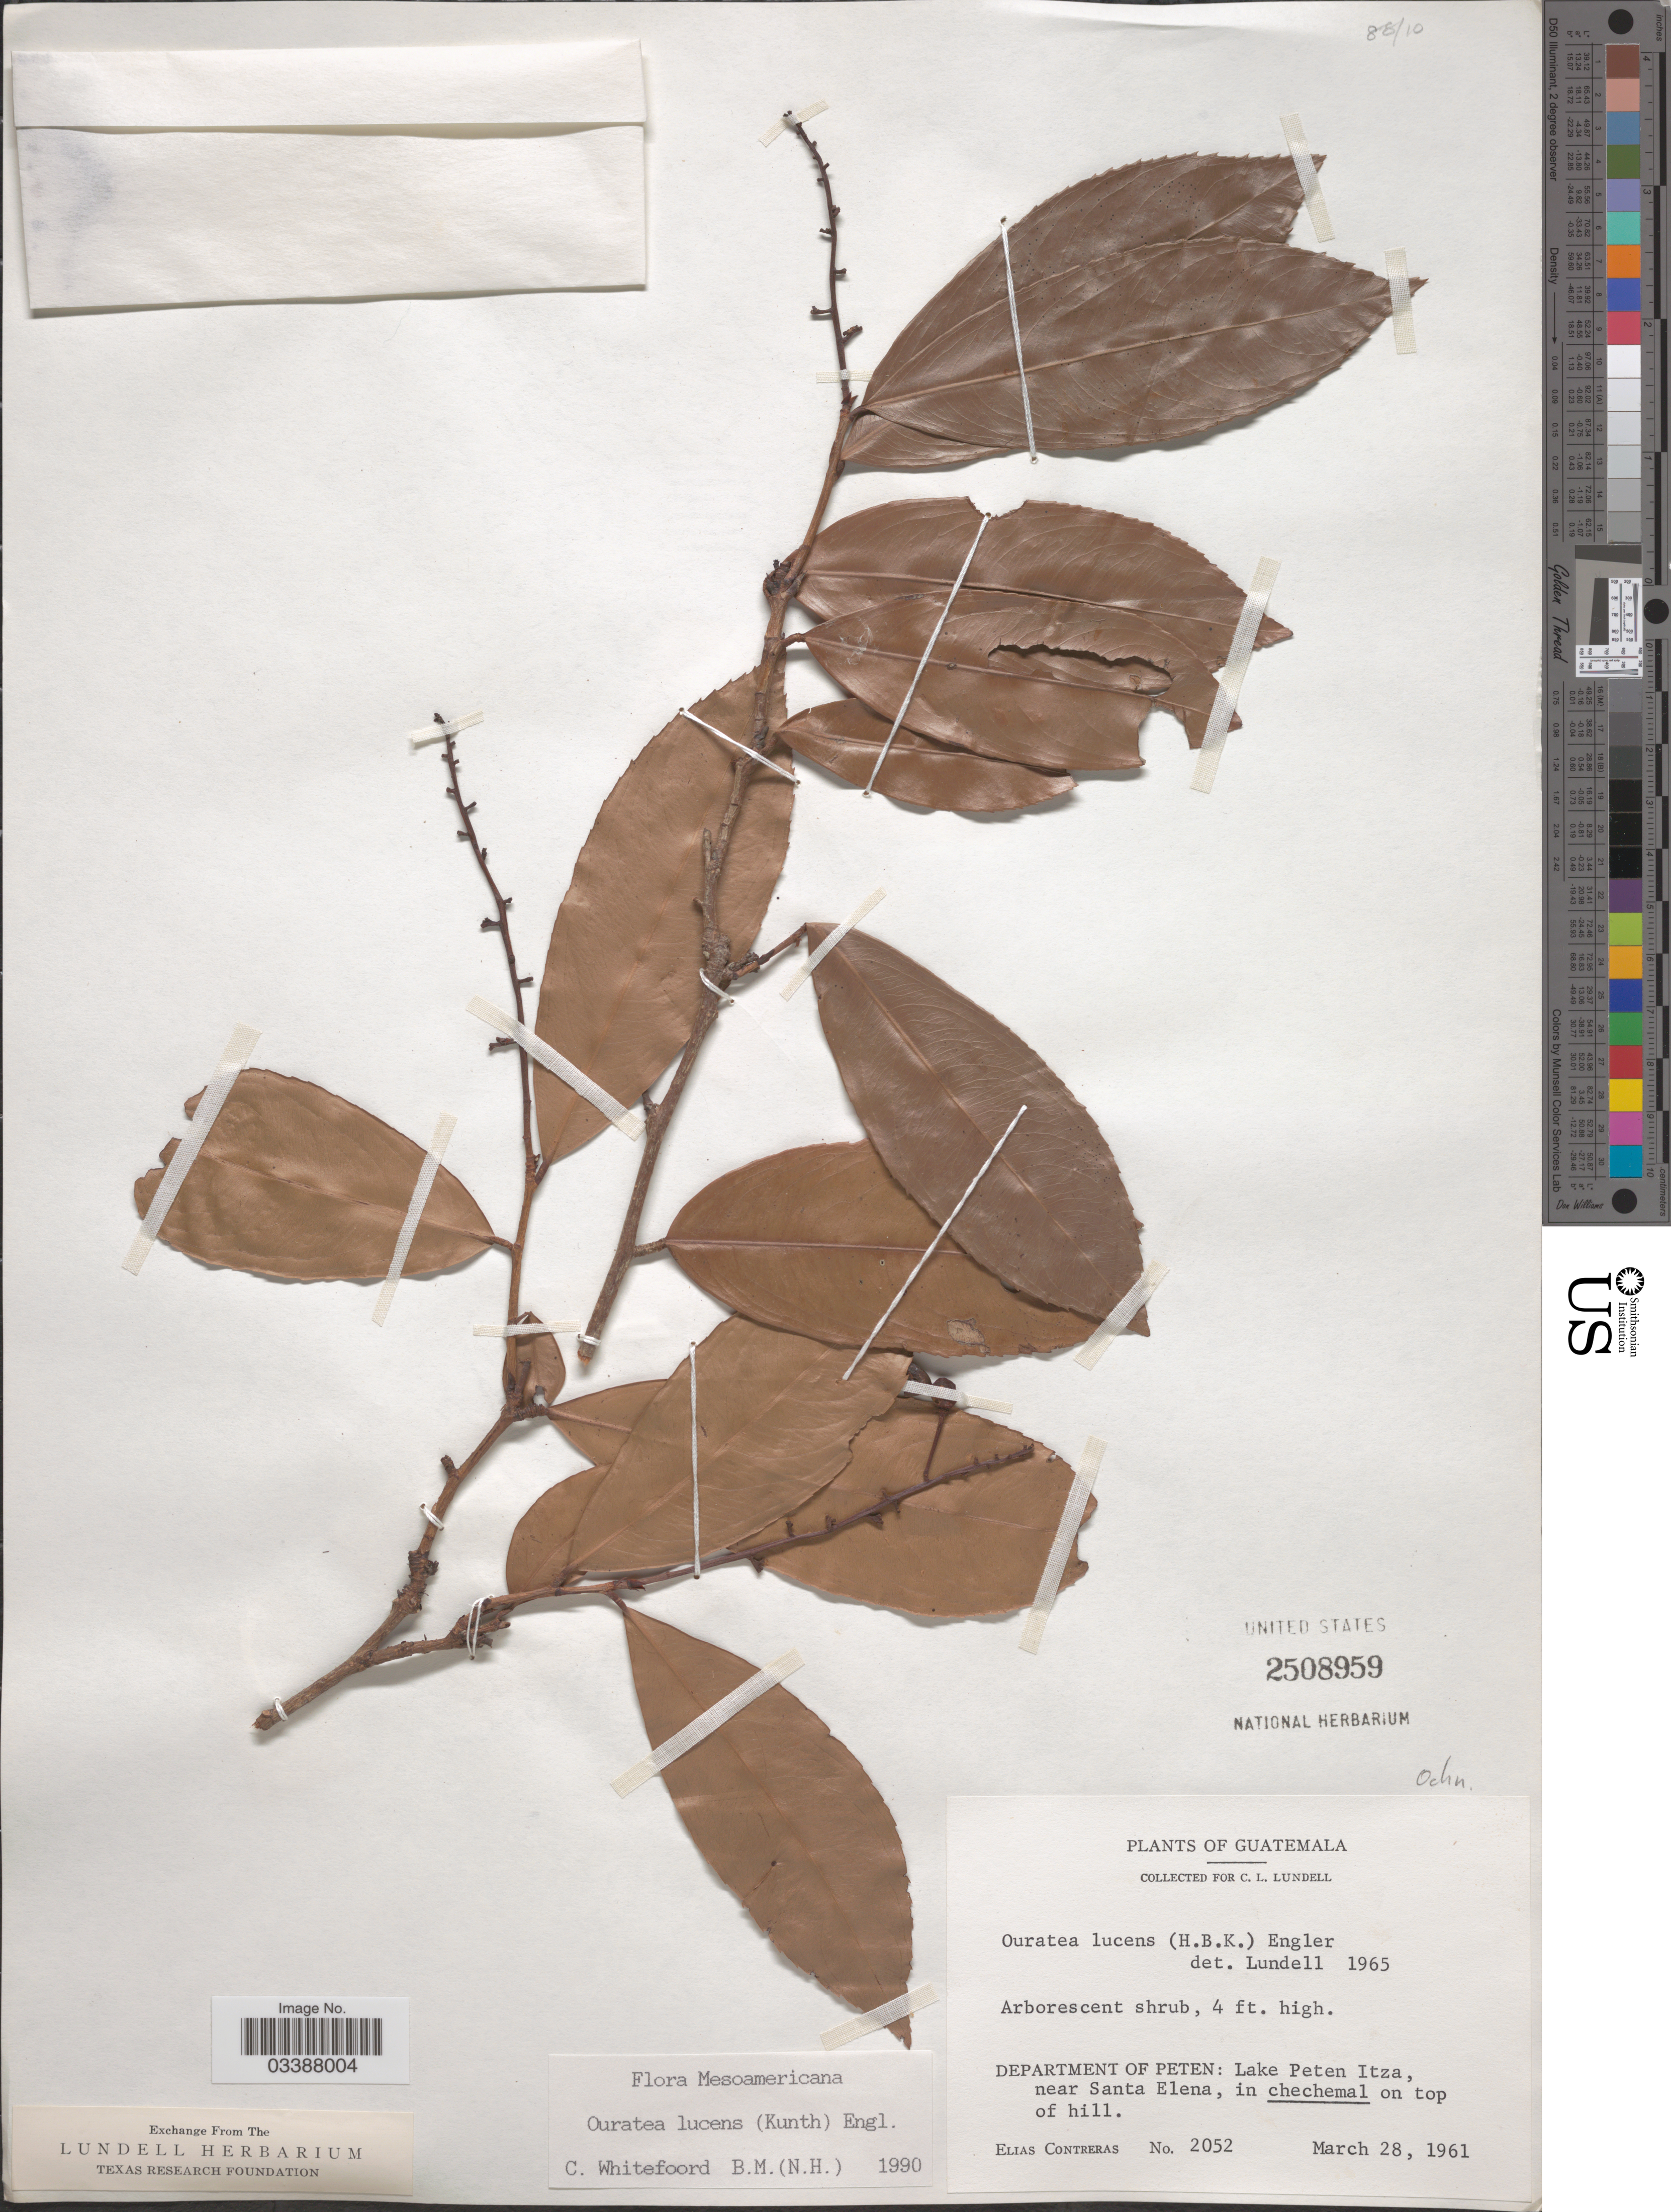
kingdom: Plantae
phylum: Tracheophyta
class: Magnoliopsida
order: Malpighiales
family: Ochnaceae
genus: Ouratea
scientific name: Ouratea lucens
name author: (Kunth) Engl.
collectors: E. Contreras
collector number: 2052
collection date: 1961-03-28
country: Guatemala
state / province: El Petén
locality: Department of Peten: Lake Peten Itza, near Santa Elena.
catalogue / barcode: US 2508959